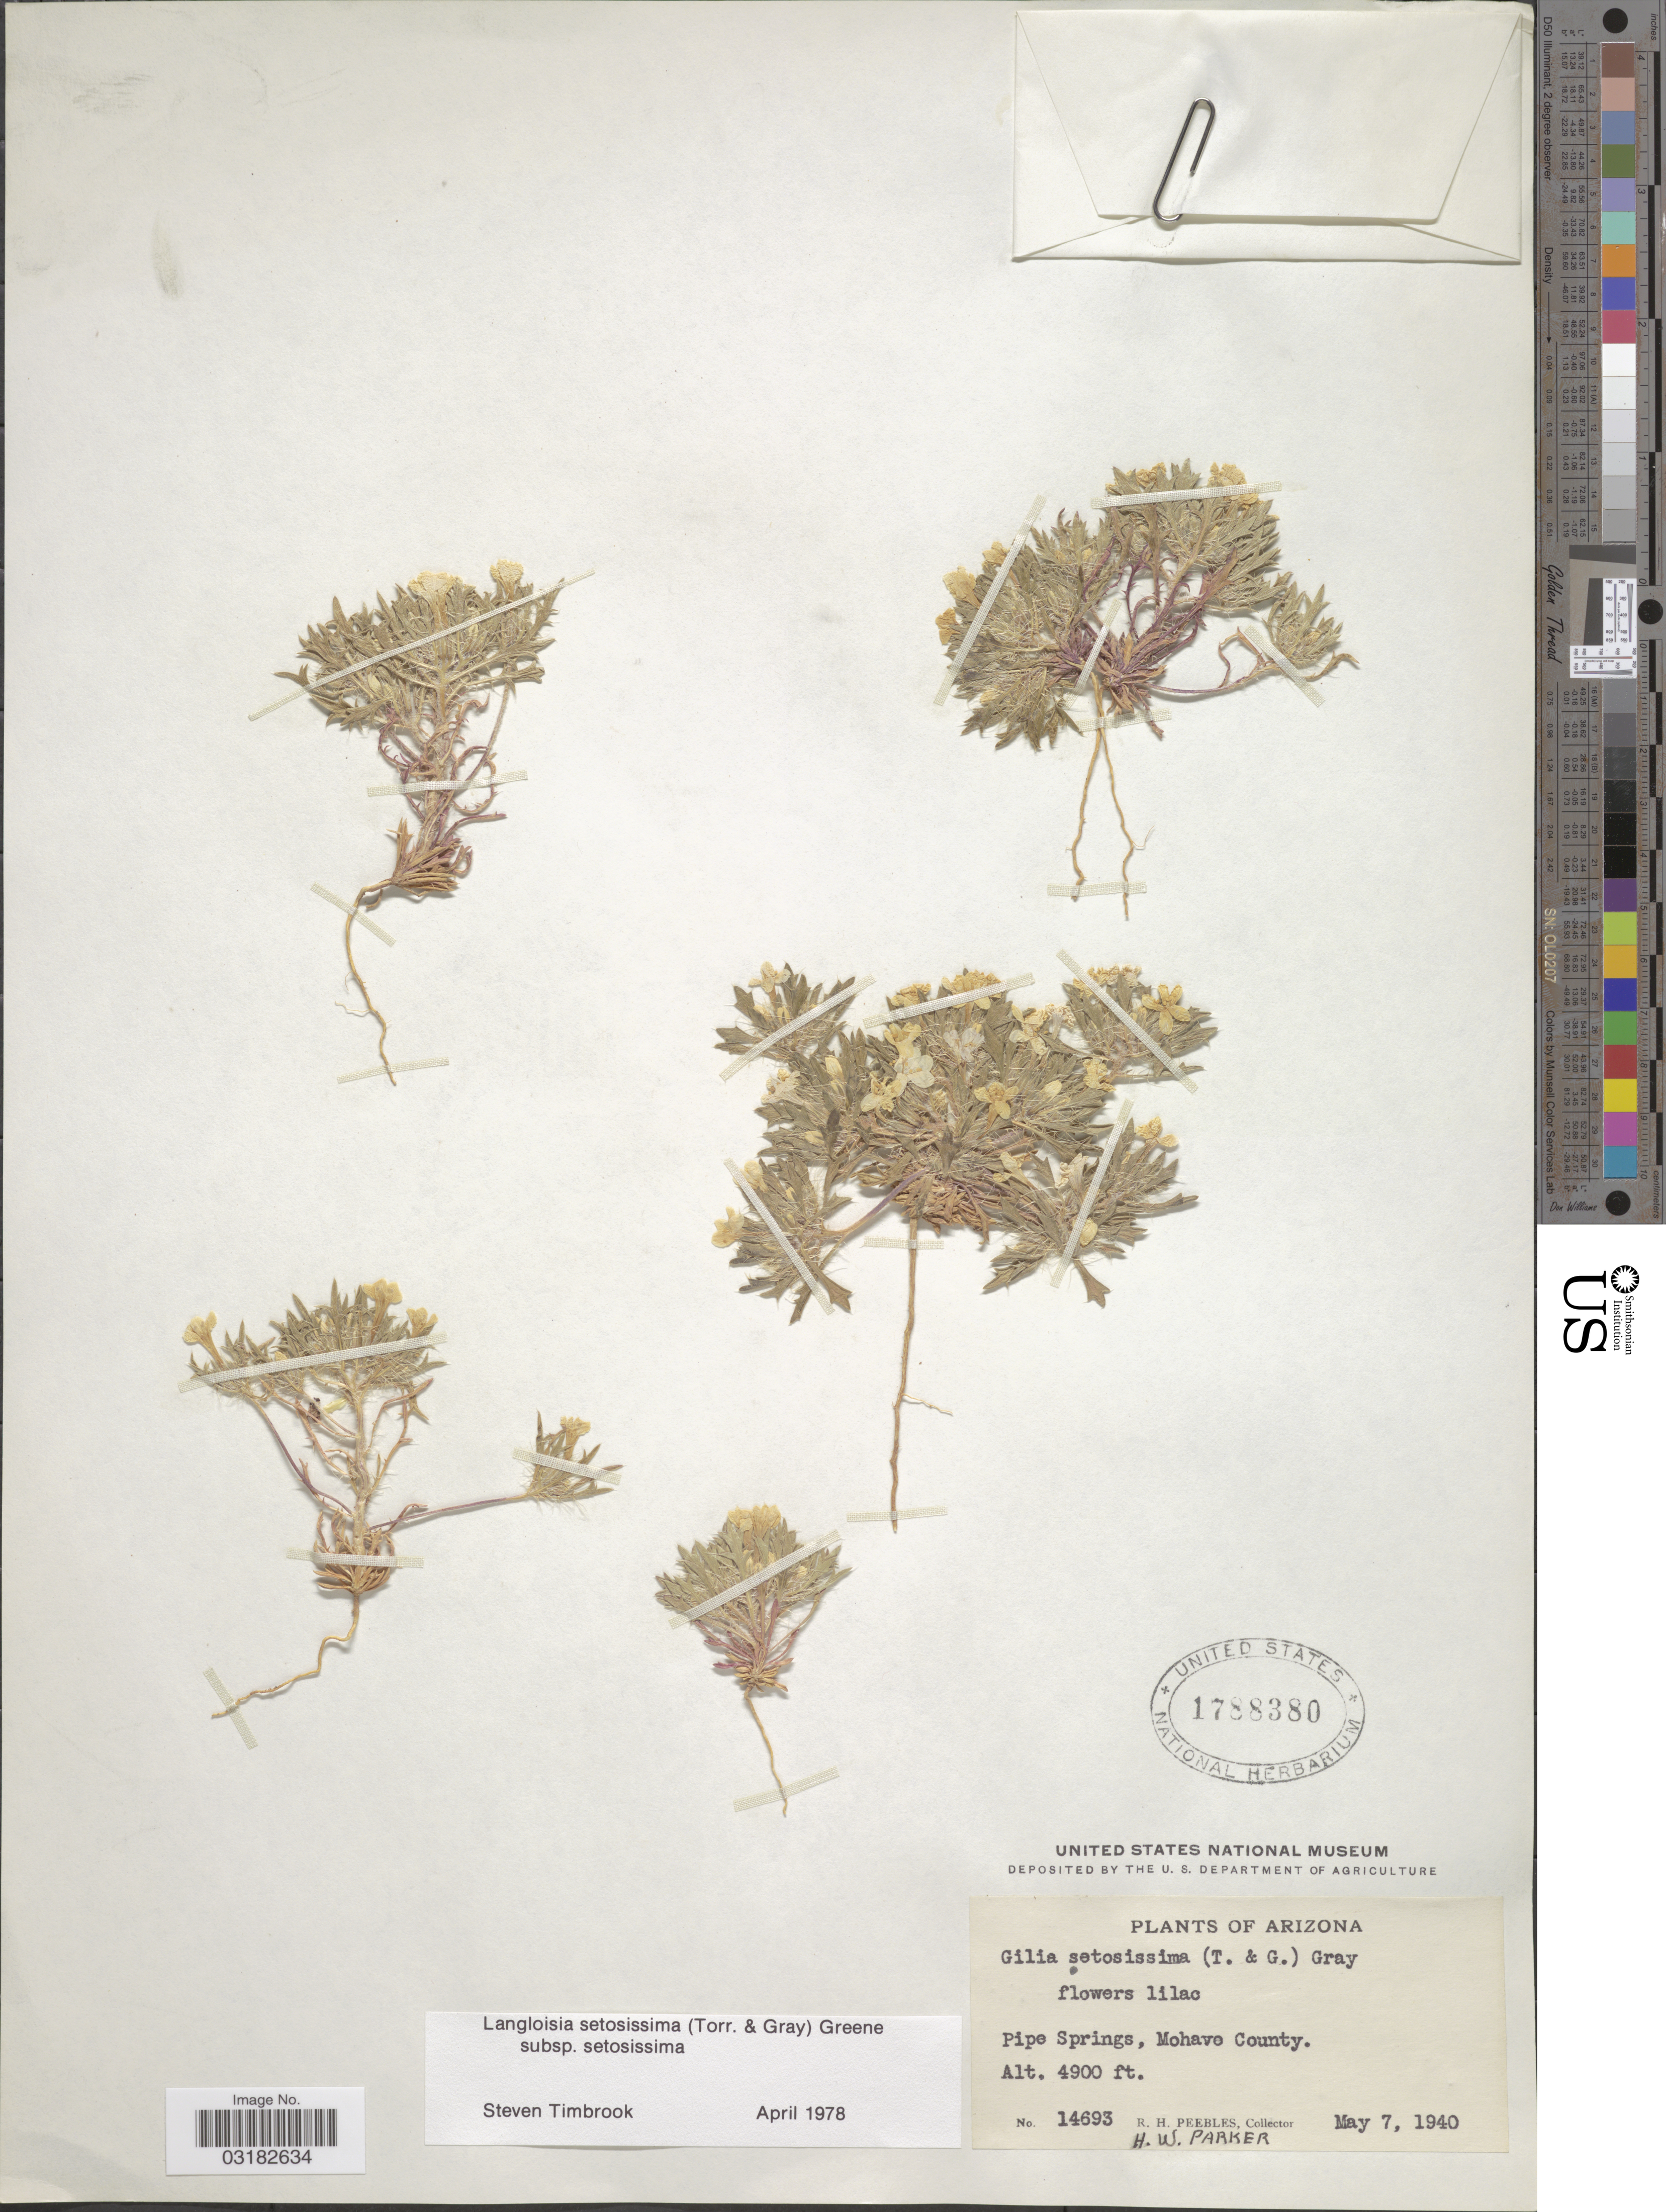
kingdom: Plantae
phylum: Tracheophyta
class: Magnoliopsida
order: Ericales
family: Polemoniaceae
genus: Langloisia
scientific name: Langloisia setosissima subsp. setosissima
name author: (Torr. & A. Gray) Greene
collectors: R. H. Peebles & H. W. Parker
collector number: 14693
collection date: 1940-05-07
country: United States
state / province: Arizona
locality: Pipe Springs, Mohave County.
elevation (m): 1494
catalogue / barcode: US 1788380